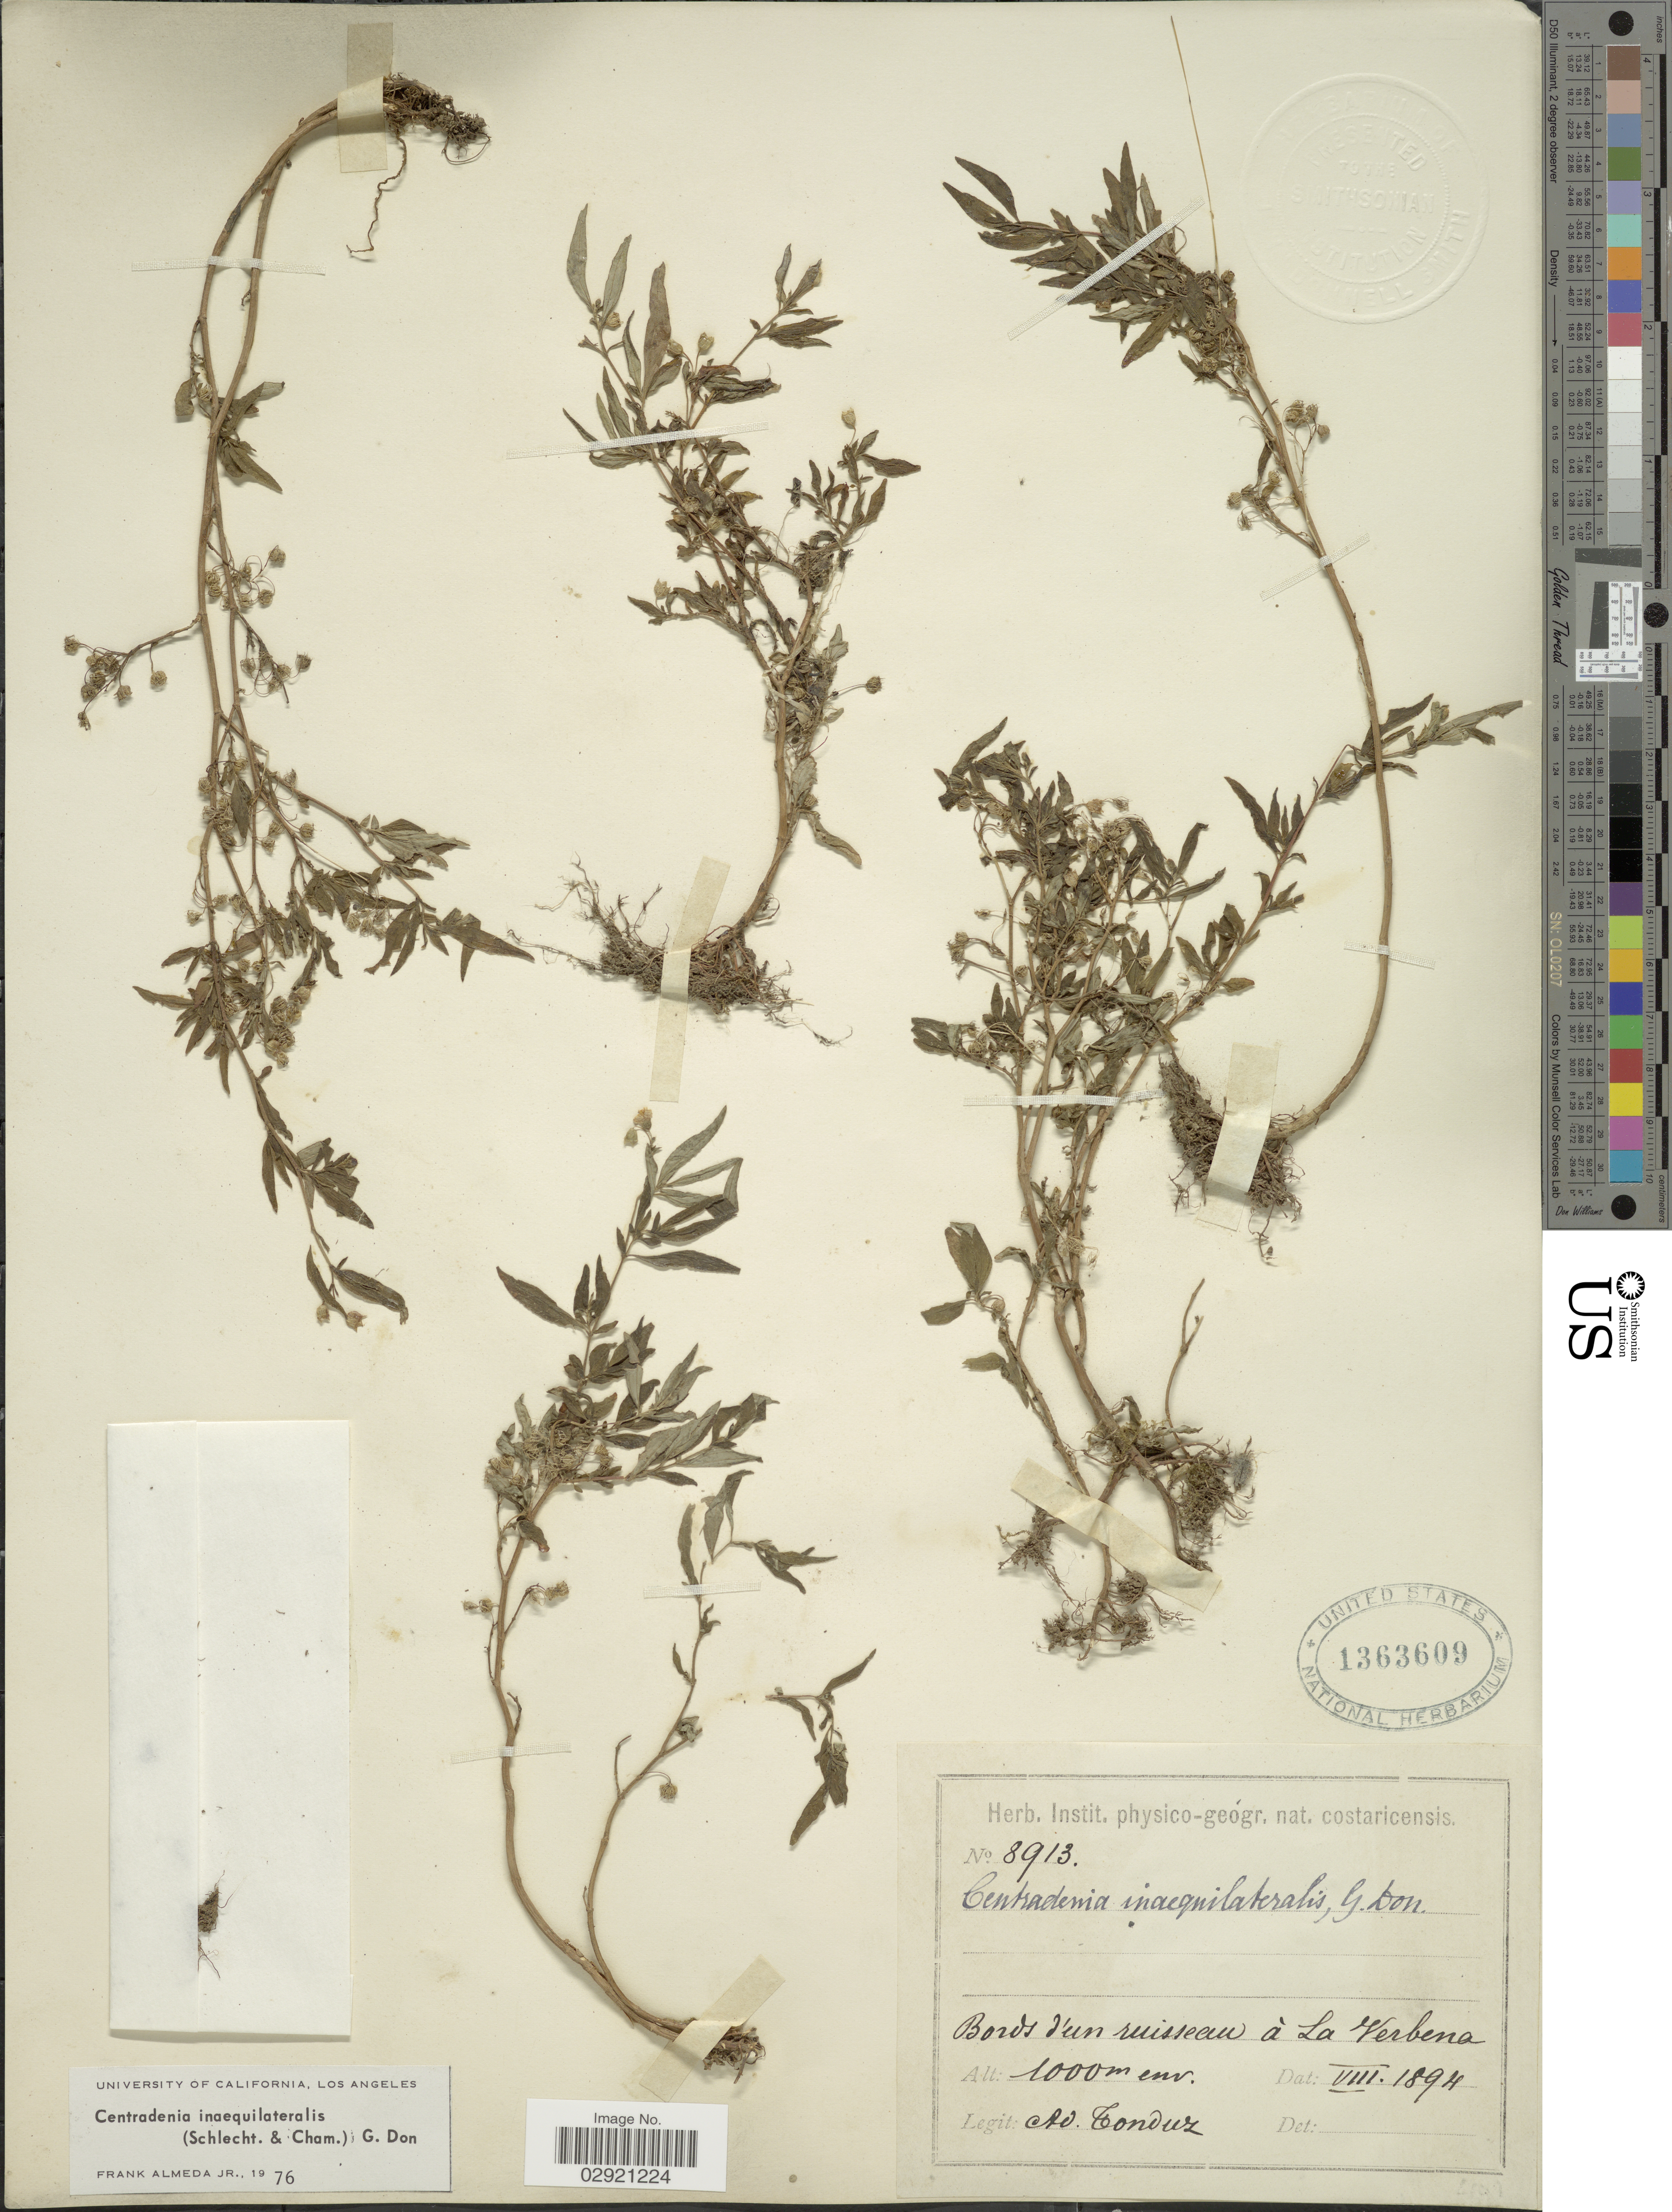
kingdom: Plantae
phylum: Tracheophyta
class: Magnoliopsida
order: Myrtales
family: Melastomataceae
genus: Centradenia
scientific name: Centradenia inaequilateralis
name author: (Gleason) G. Don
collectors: A. Tonduz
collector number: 8913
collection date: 1894-08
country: Costa Rica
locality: Bords d'un ruisseau à La Verbena.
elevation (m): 1000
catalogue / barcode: US 1363609